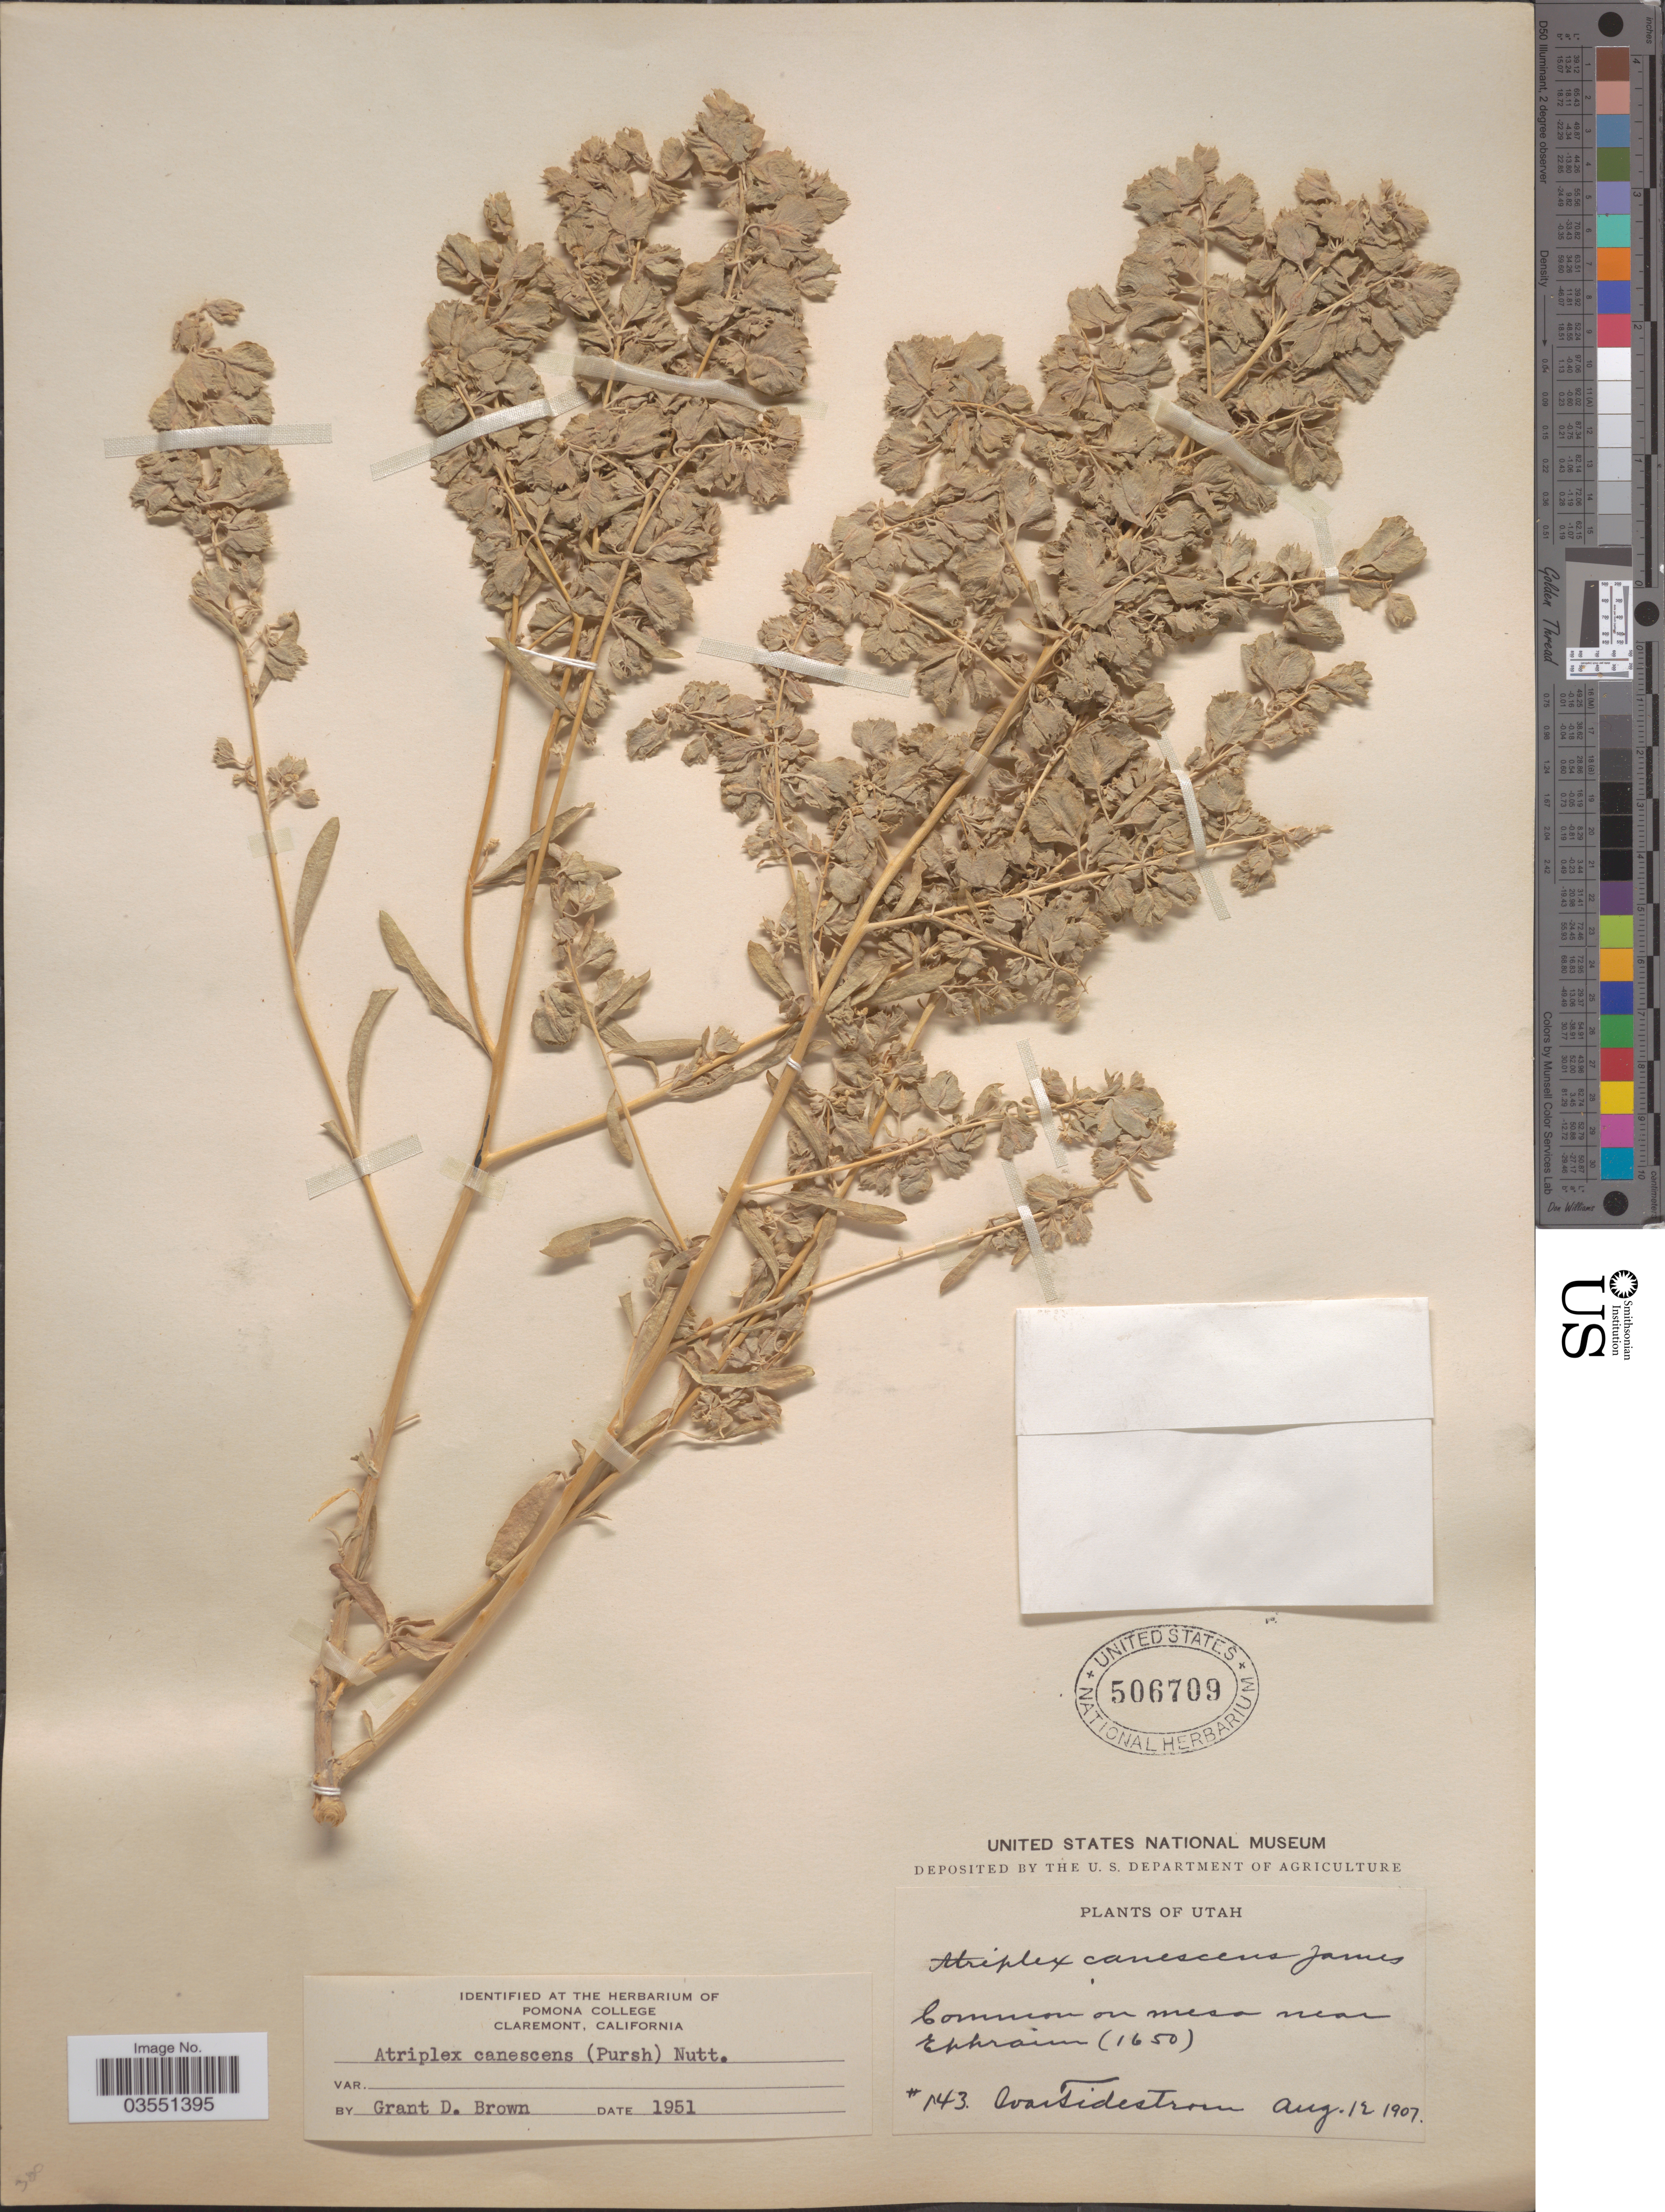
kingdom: Plantae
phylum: Tracheophyta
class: Magnoliopsida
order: Caryophyllales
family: Amaranthaceae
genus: Atriplex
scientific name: Atriplex canescens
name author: (Pursh) Nutt.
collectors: I. F. Tidestrom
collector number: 143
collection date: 1907-08-12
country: United States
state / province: Utah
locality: Common on mesa near Ephraim.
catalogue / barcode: US 506709